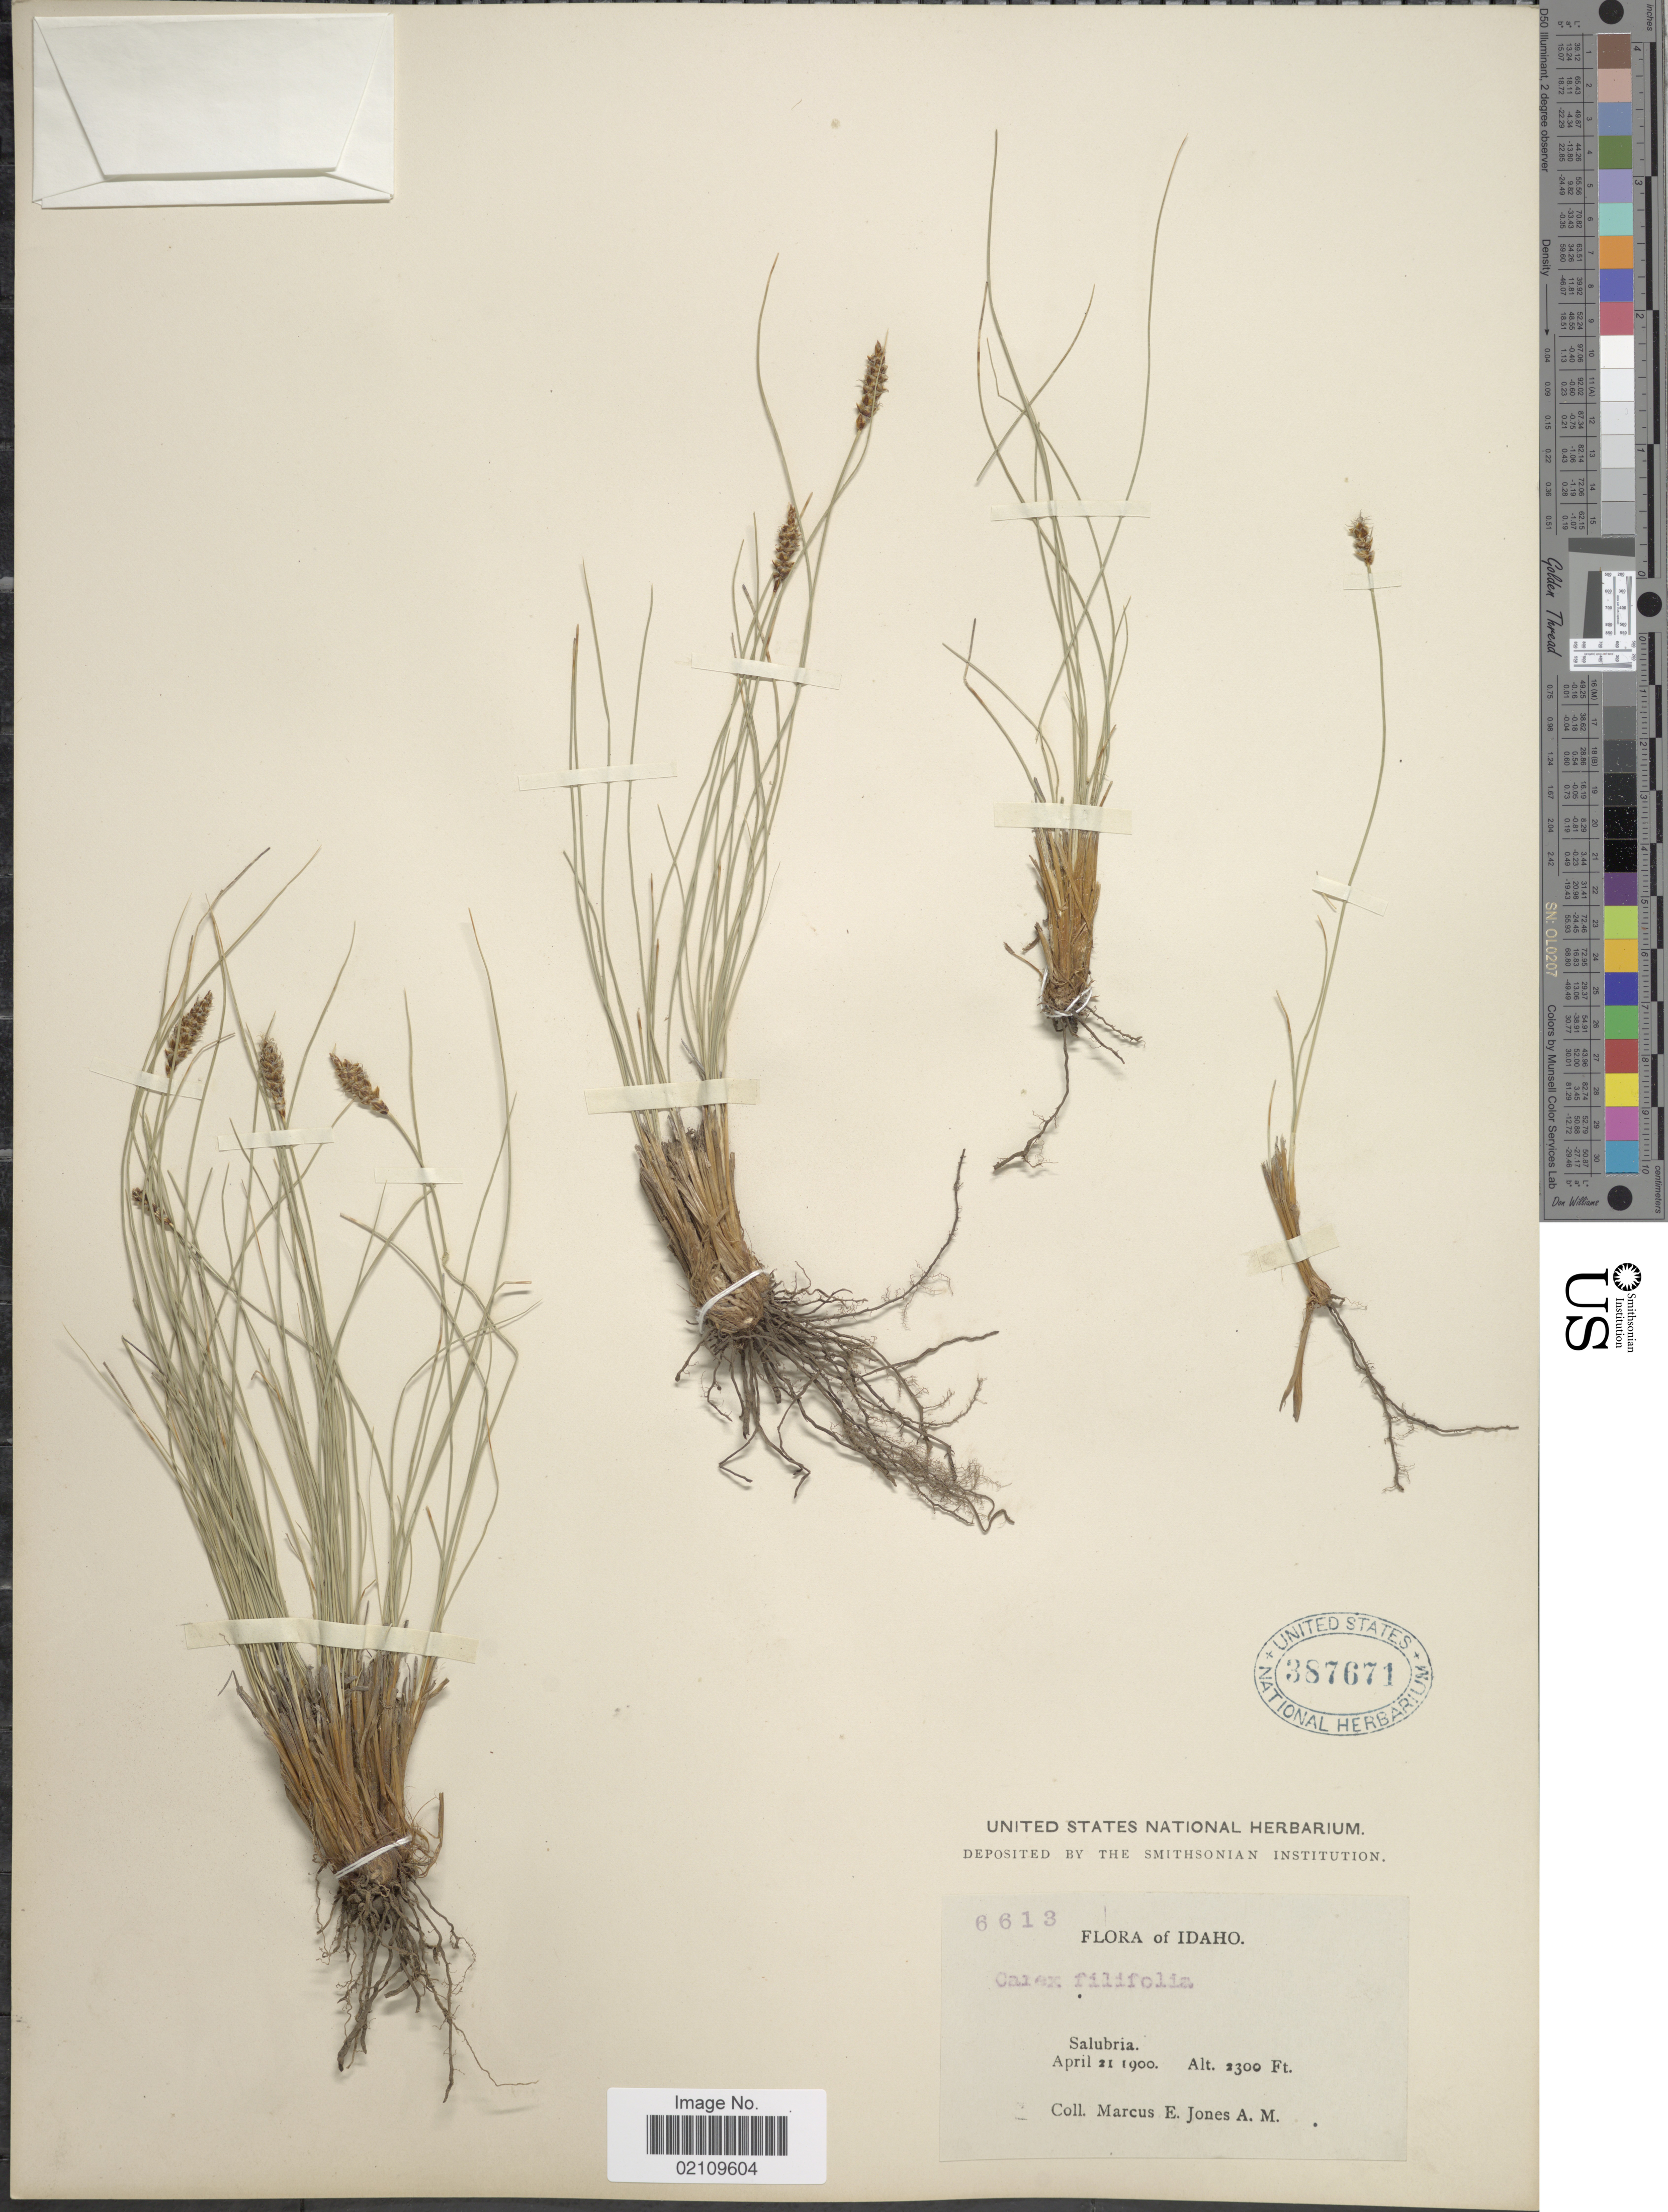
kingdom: Plantae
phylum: Tracheophyta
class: Liliopsida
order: Poales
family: Cyperaceae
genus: Carex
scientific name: Carex filifolia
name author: Nutt.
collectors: M. E. Jones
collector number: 6613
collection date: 1900-04-21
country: United States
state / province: Idaho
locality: Salubria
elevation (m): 701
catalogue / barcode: US 387671